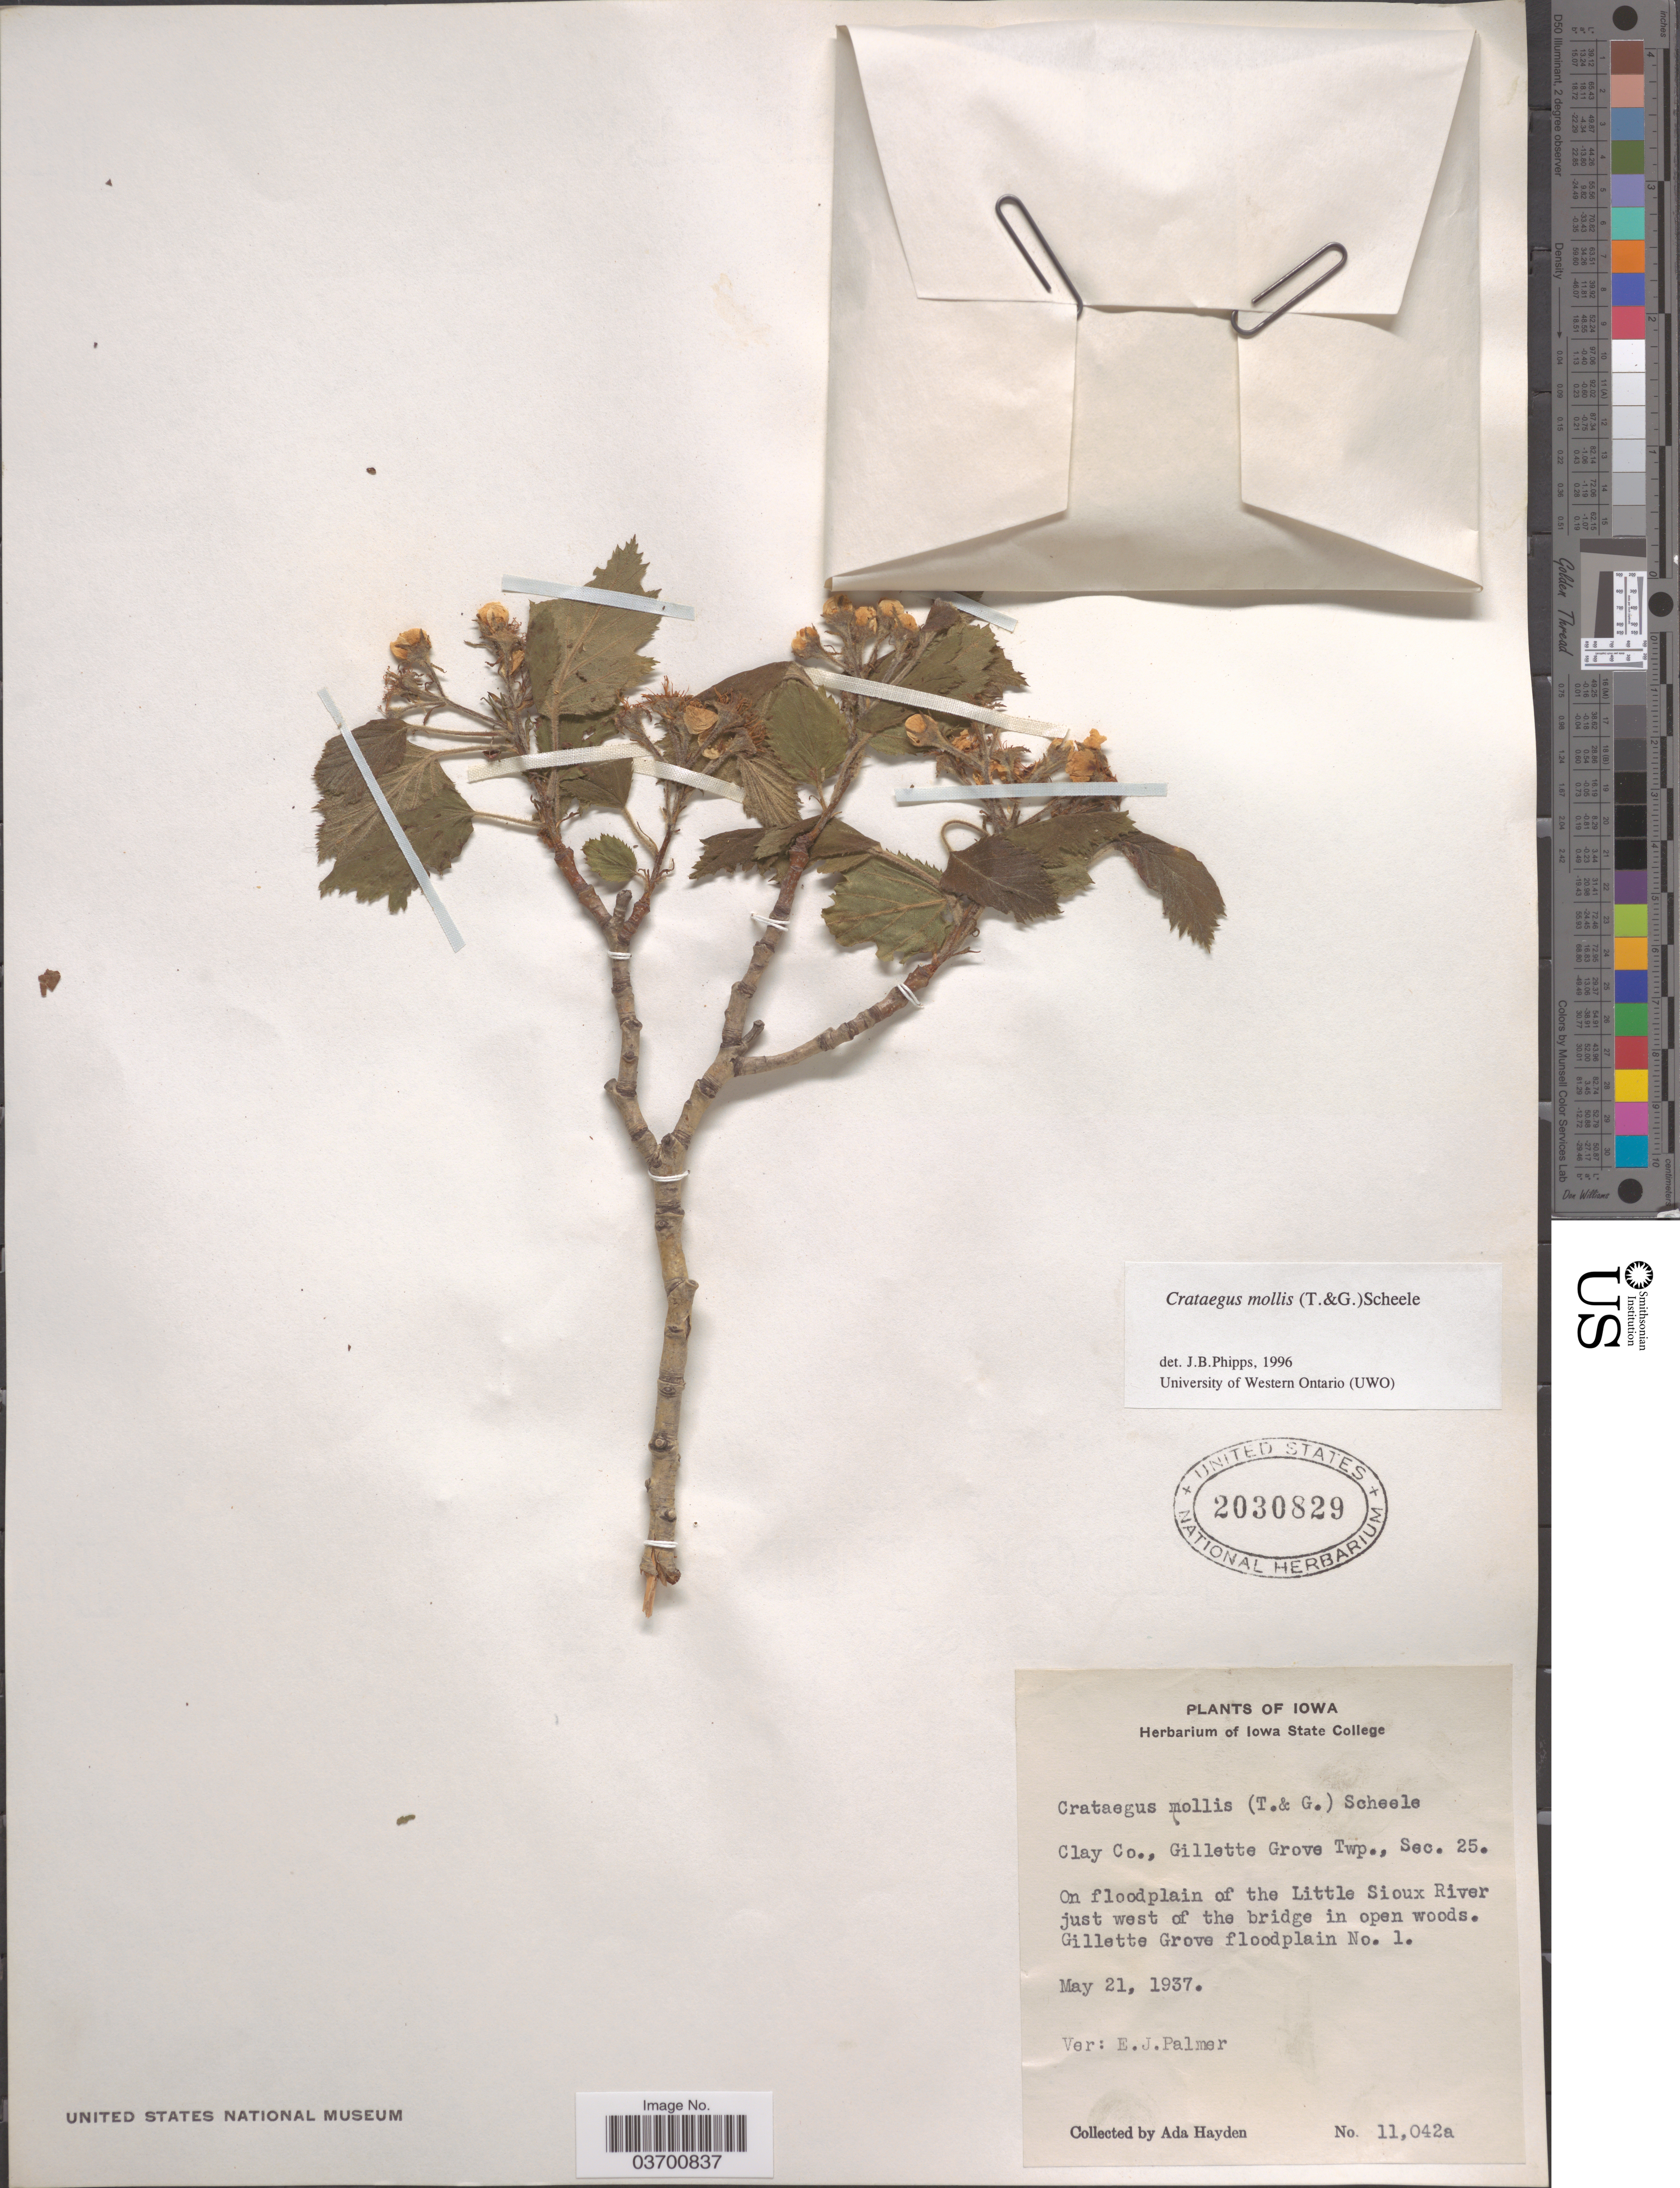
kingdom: Plantae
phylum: Tracheophyta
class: Magnoliopsida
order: Rosales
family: Rosaceae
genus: Crataegus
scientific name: Crataegus mollis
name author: (Torr. & A. Gray) Scheele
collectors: Ada Hayden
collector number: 11042a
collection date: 1937-05-21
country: United States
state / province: Iowa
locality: Clay Co., Gillette Grove Twp., Sec. 25. On floodplain of the Little Sioux River just west of the bridge in open woods. Gillette Grove floodplain No. 1.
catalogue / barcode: US 2030829